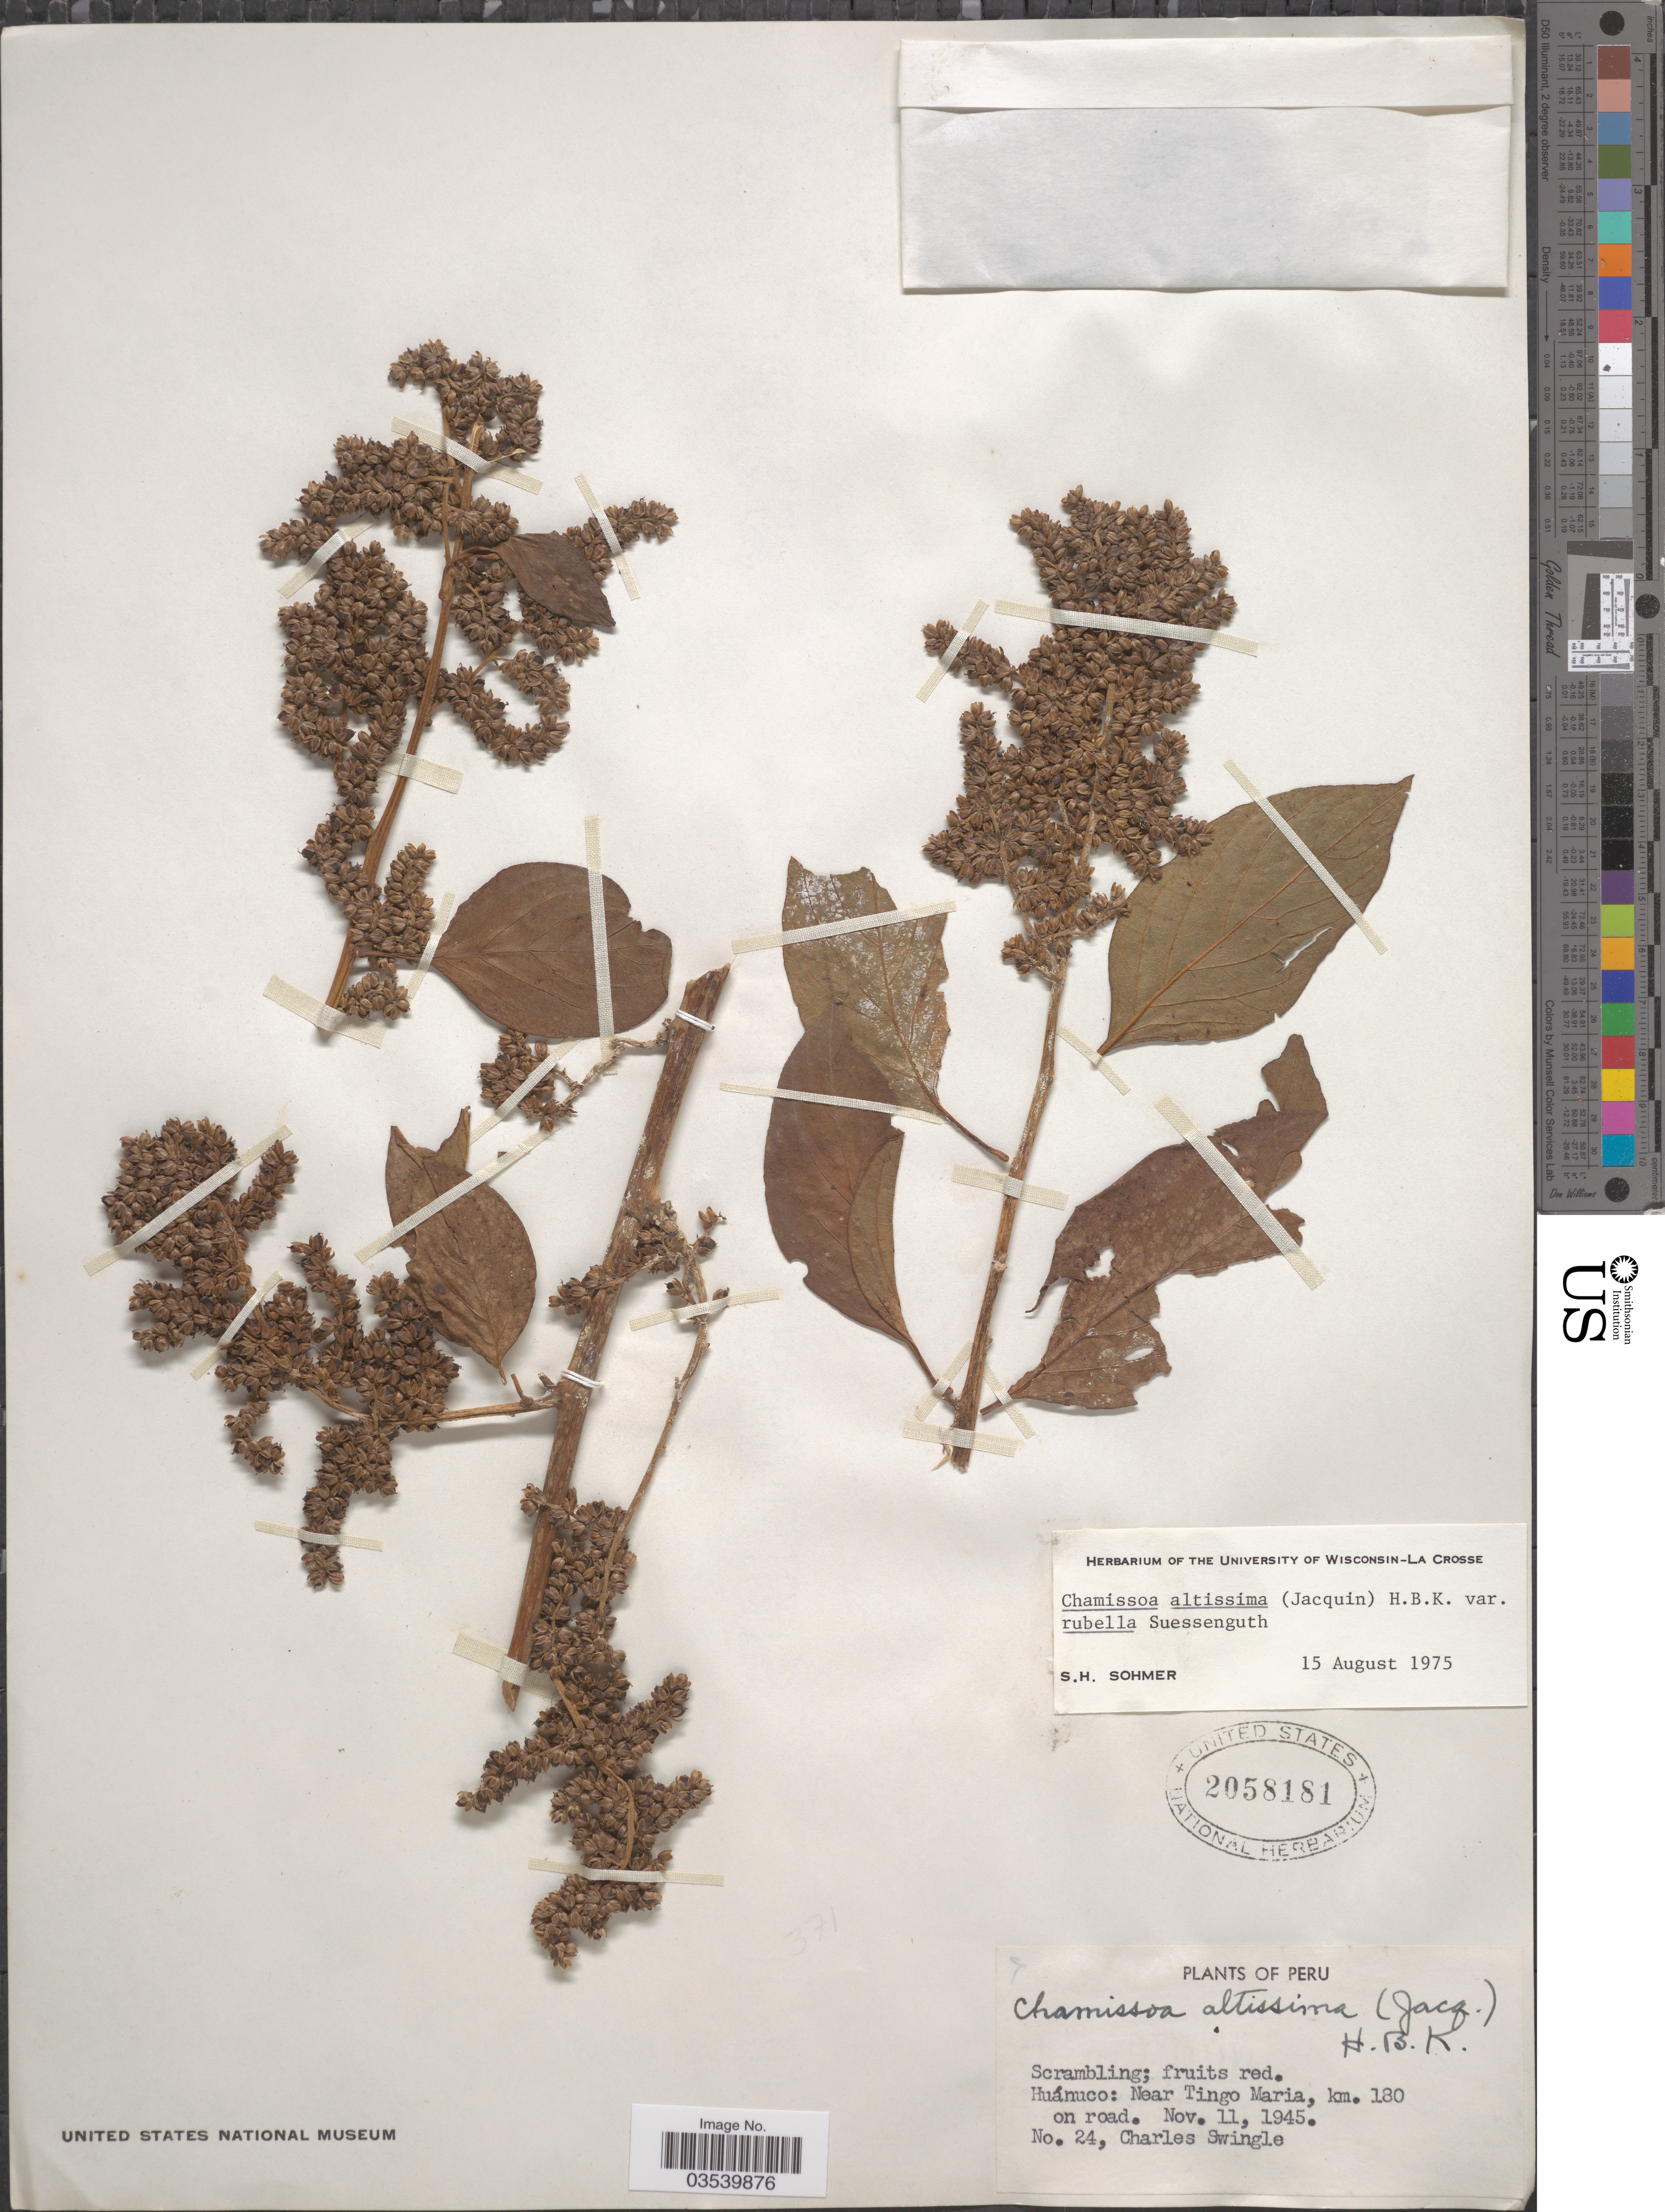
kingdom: Plantae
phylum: Tracheophyta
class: Magnoliopsida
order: Caryophyllales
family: Amaranthaceae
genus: Chamissoa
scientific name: Chamissoa altissima var. rubella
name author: Suess.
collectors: C. Swingle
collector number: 24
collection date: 1945-11-11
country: Peru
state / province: Huánuco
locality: Near Tingo Maria, km. 180 on road.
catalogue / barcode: US 2058181